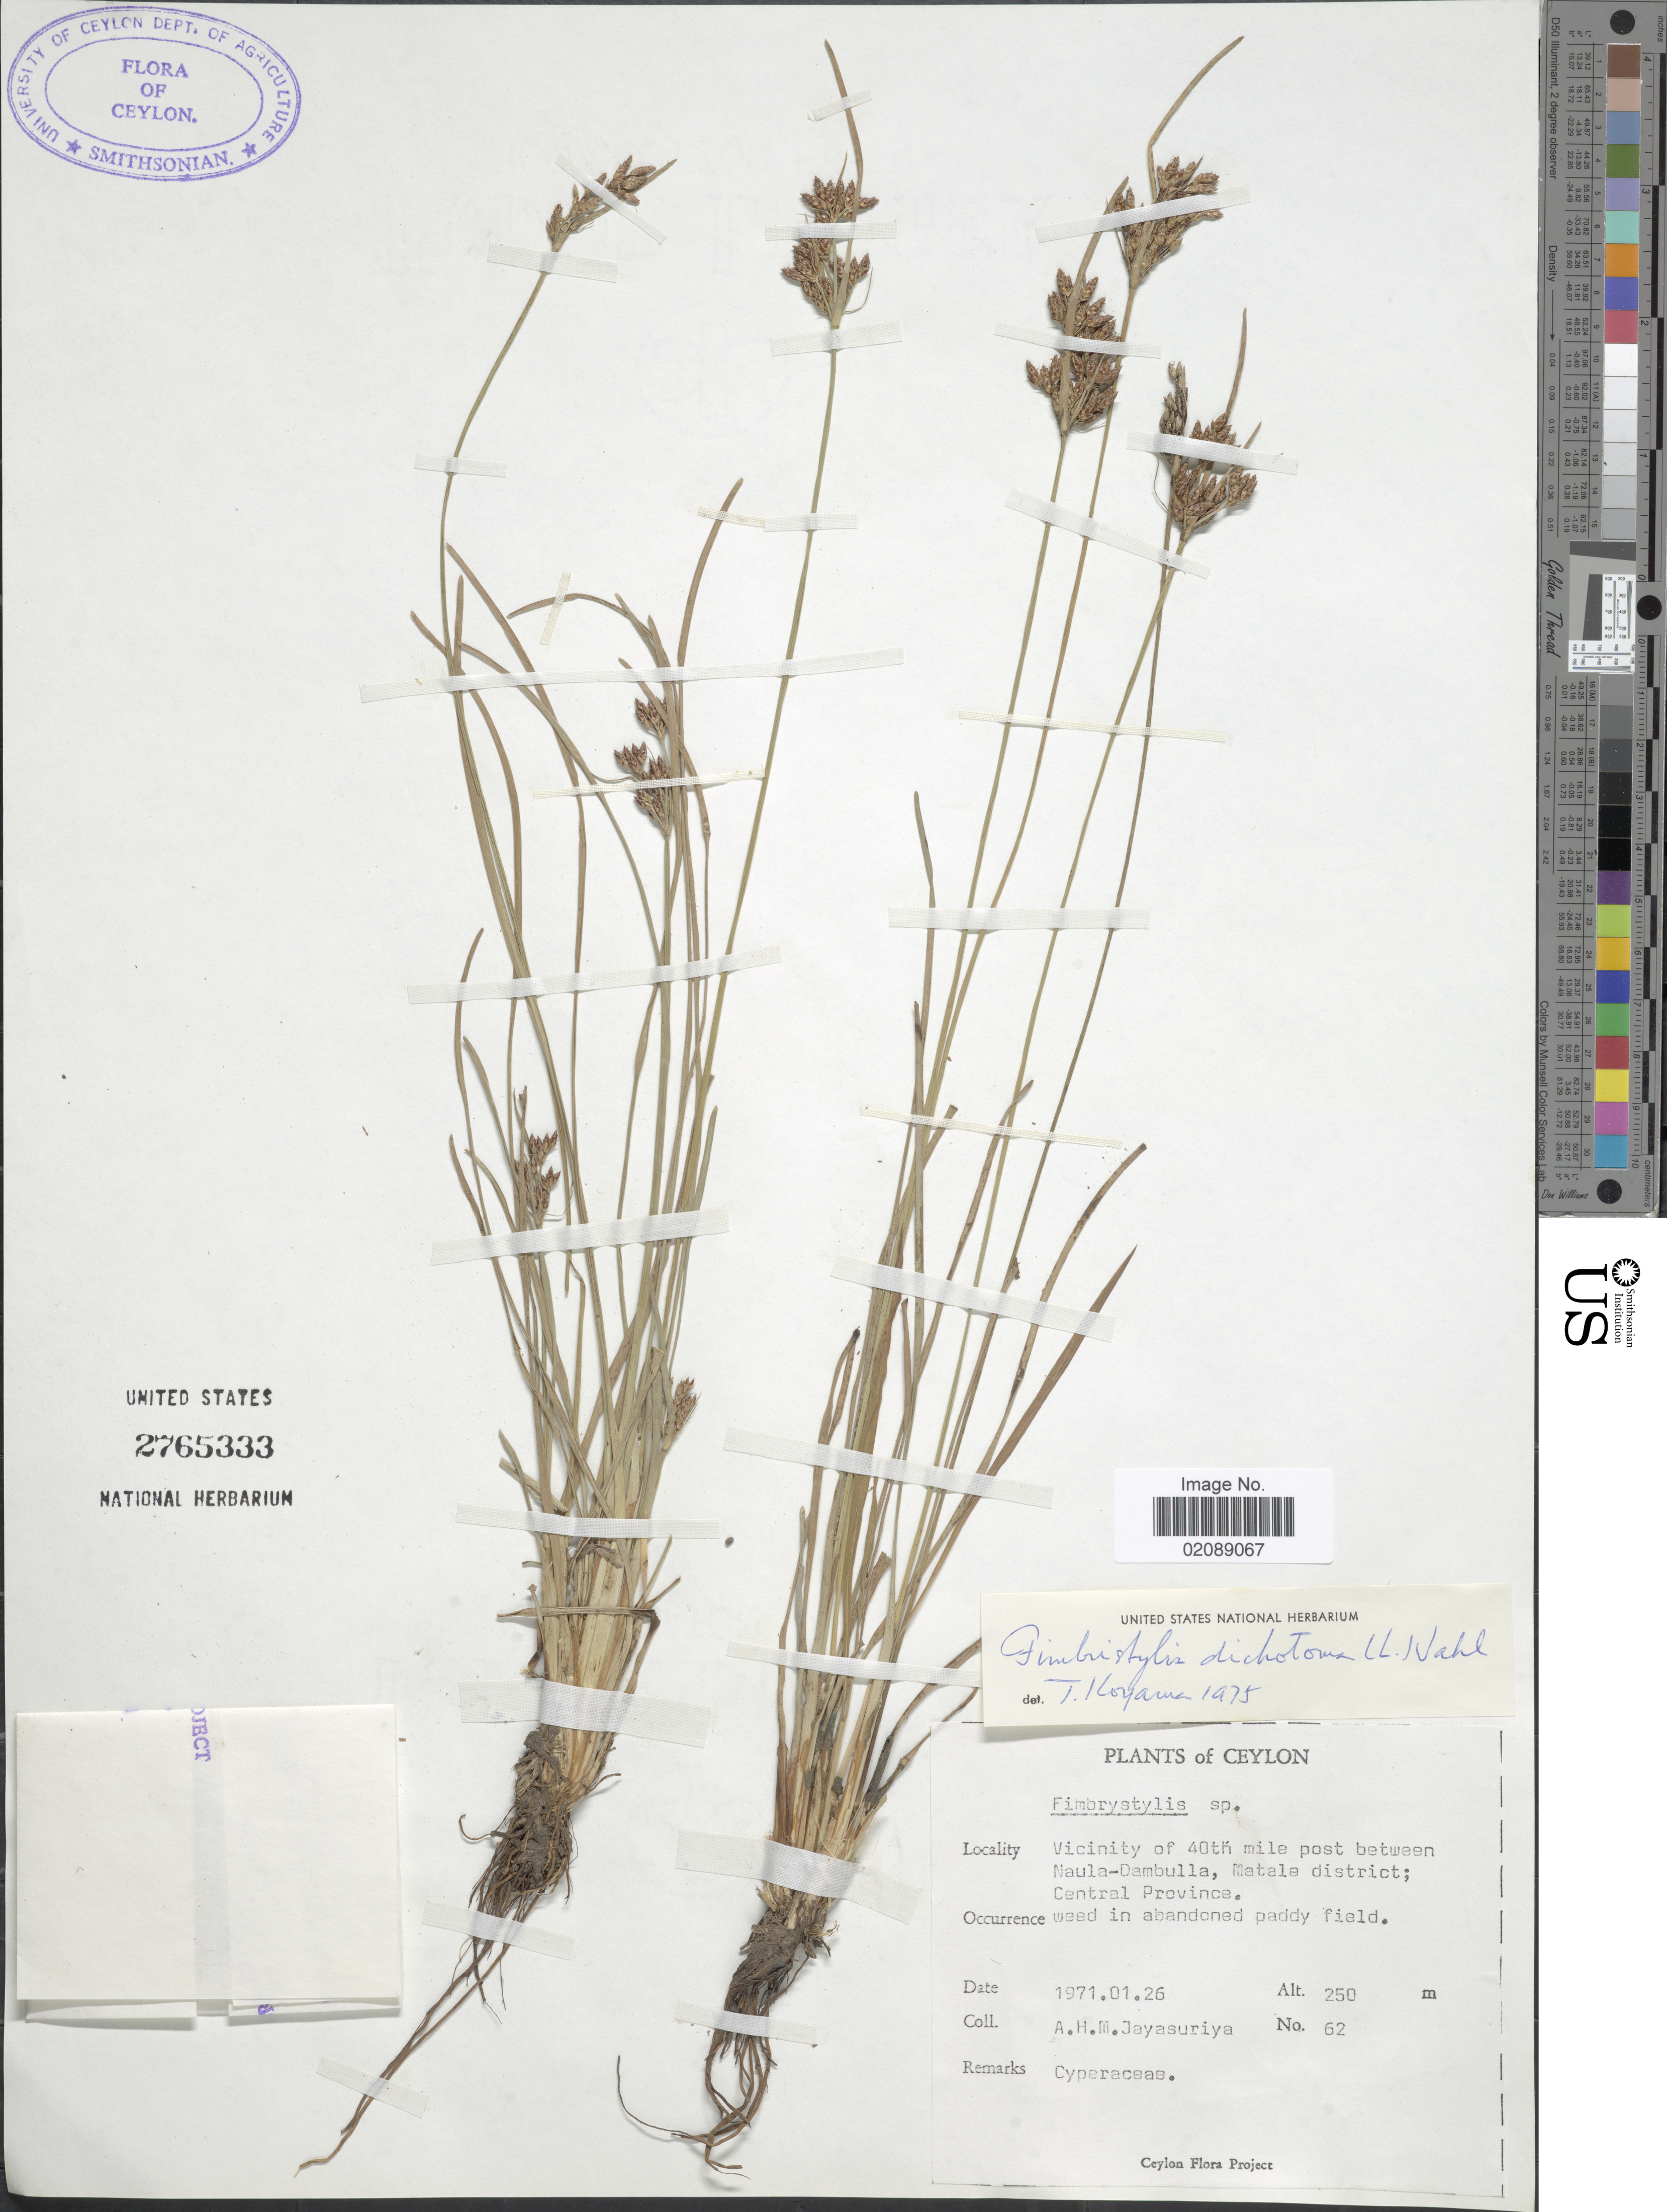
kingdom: Plantae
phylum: Tracheophyta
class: Liliopsida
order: Poales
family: Cyperaceae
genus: Fimbristylis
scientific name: Fimbristylis dichotoma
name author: (L.) Vahl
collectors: A. H. Jayasuriya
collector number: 62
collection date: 1971-01-26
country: Sri Lanka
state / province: Central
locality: Ceylon, Vicinity of 40th mile post between Naula-Dambulla, Matale district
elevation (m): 250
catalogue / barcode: US 2765333